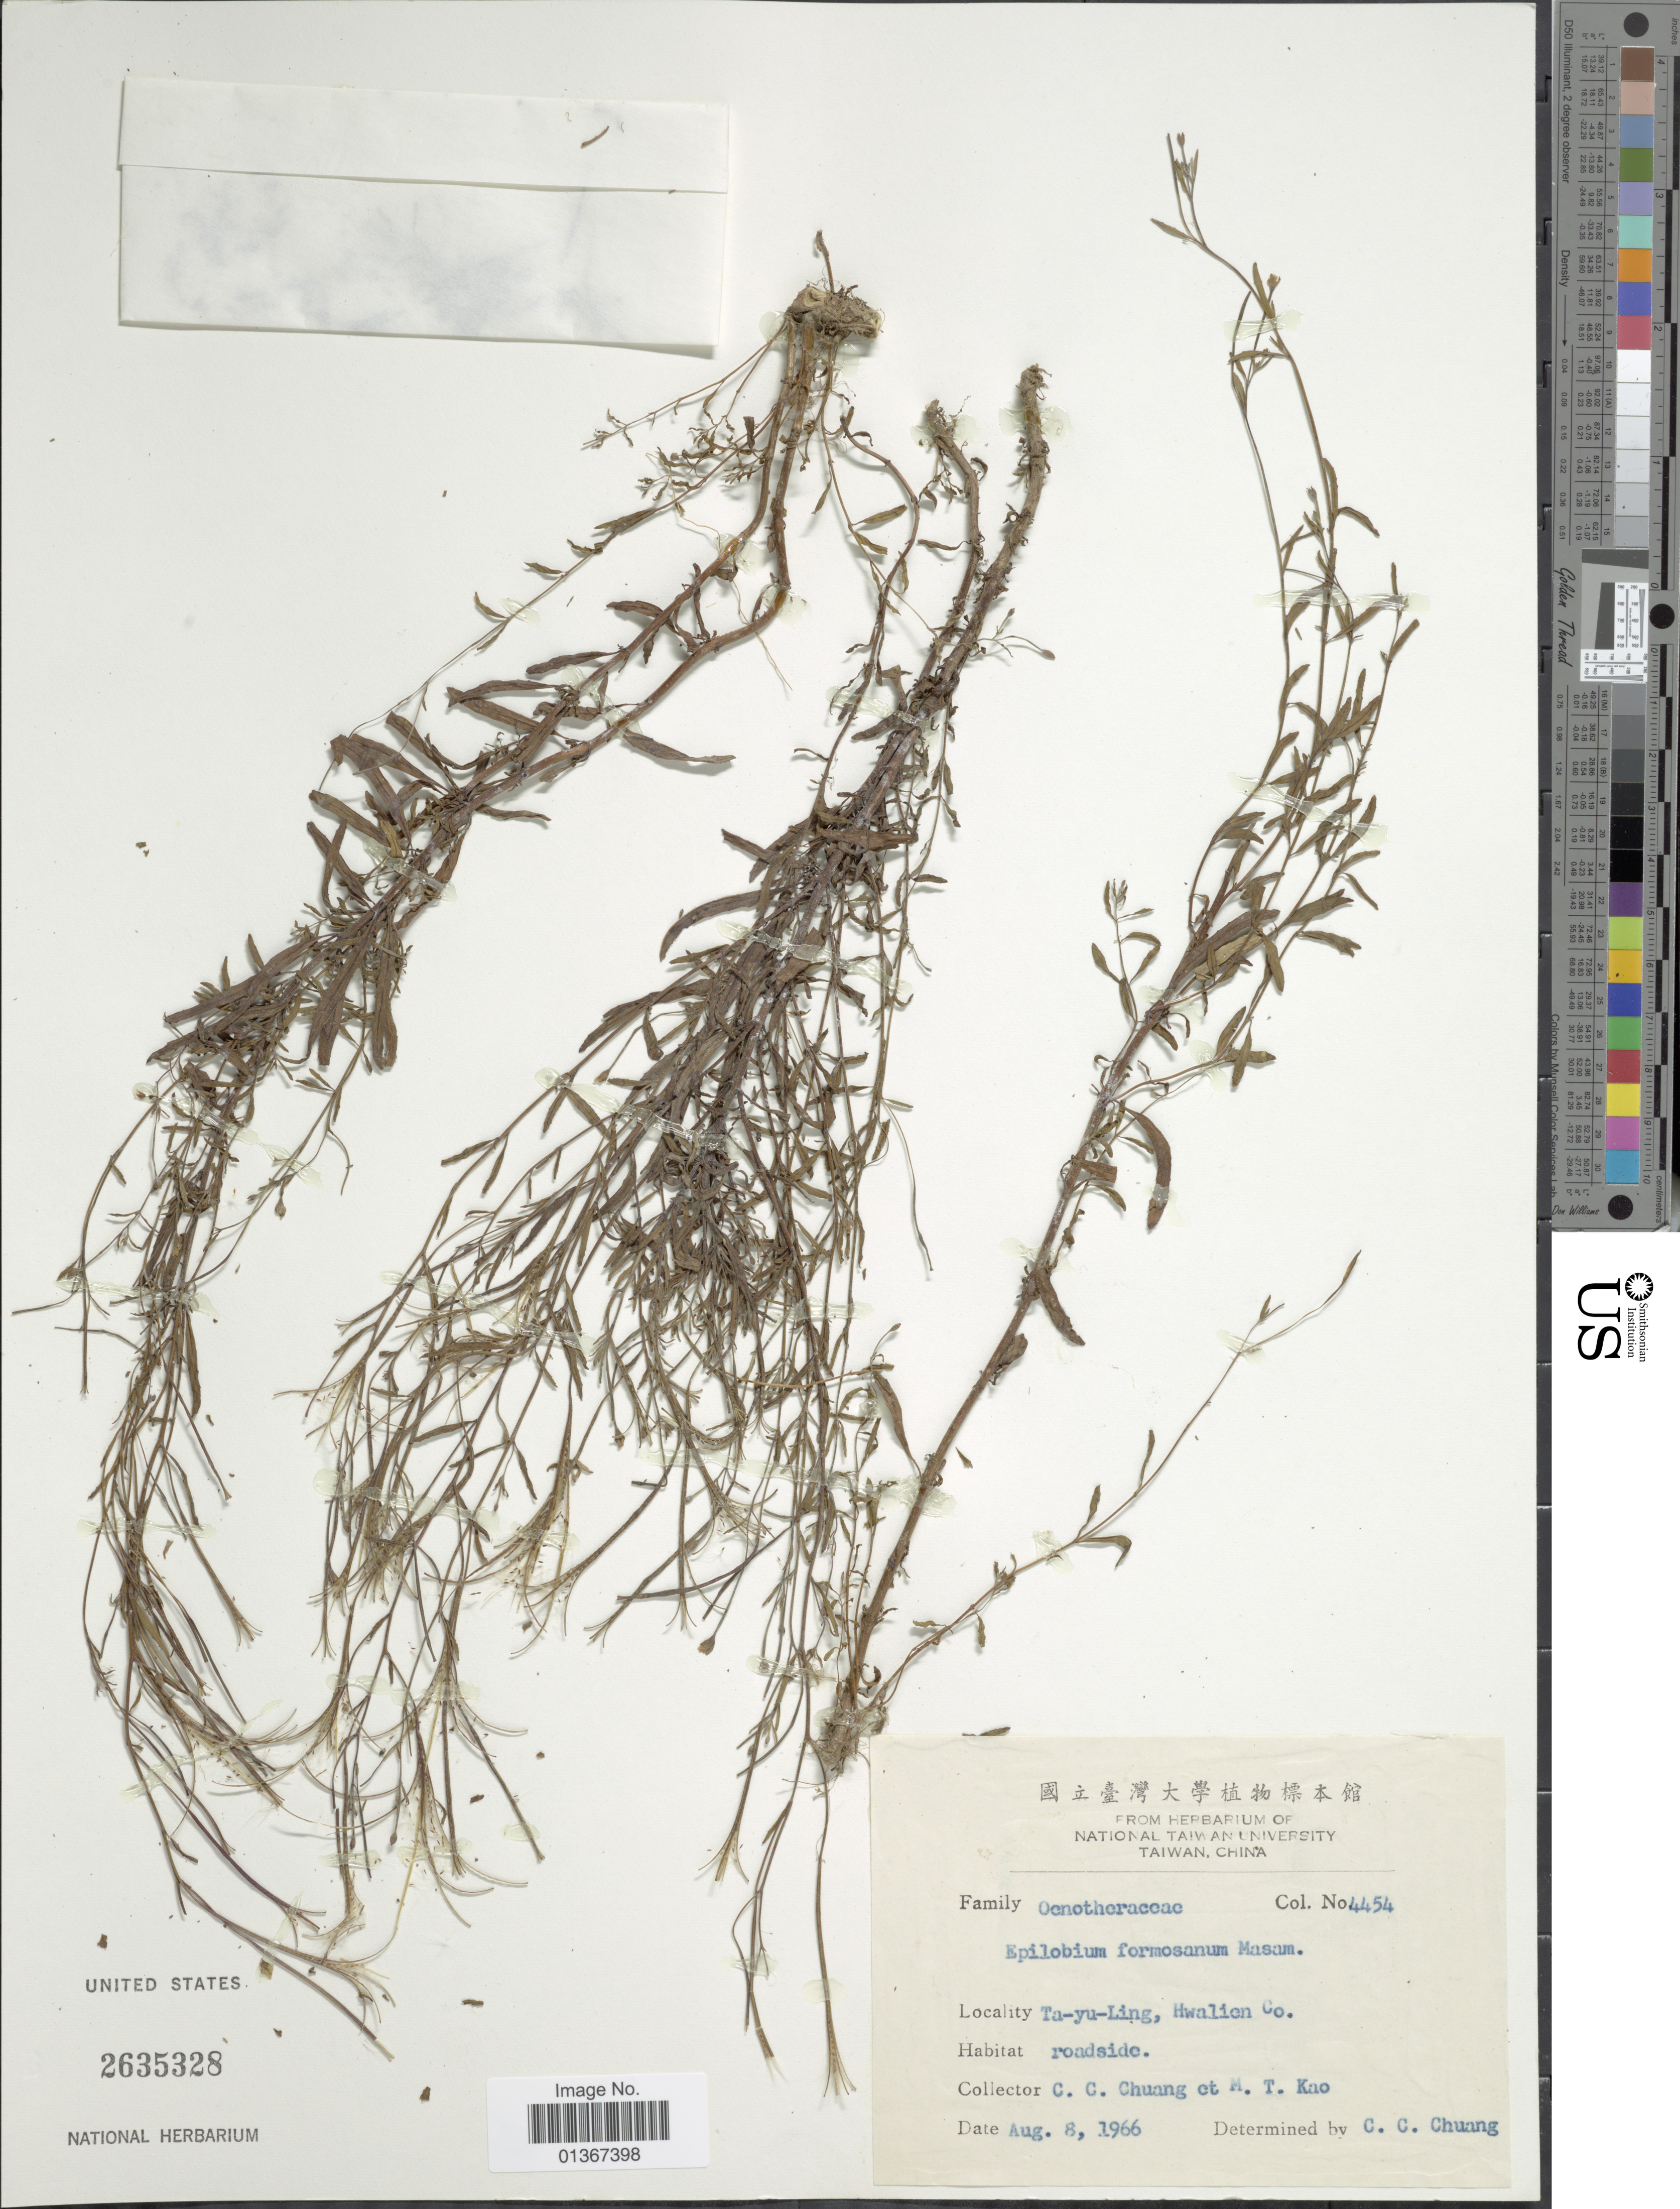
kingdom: Plantae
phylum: Tracheophyta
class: Magnoliopsida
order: Myrtales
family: Onagraceae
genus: Epilobium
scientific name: Epilobium platystigmatosum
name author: C.B. Rob.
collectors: C. C. Chuang & M. T. Kao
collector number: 4454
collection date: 1966-08-08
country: Taiwan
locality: Ta-yu-Ling, Hwalien Co.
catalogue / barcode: US 2635328